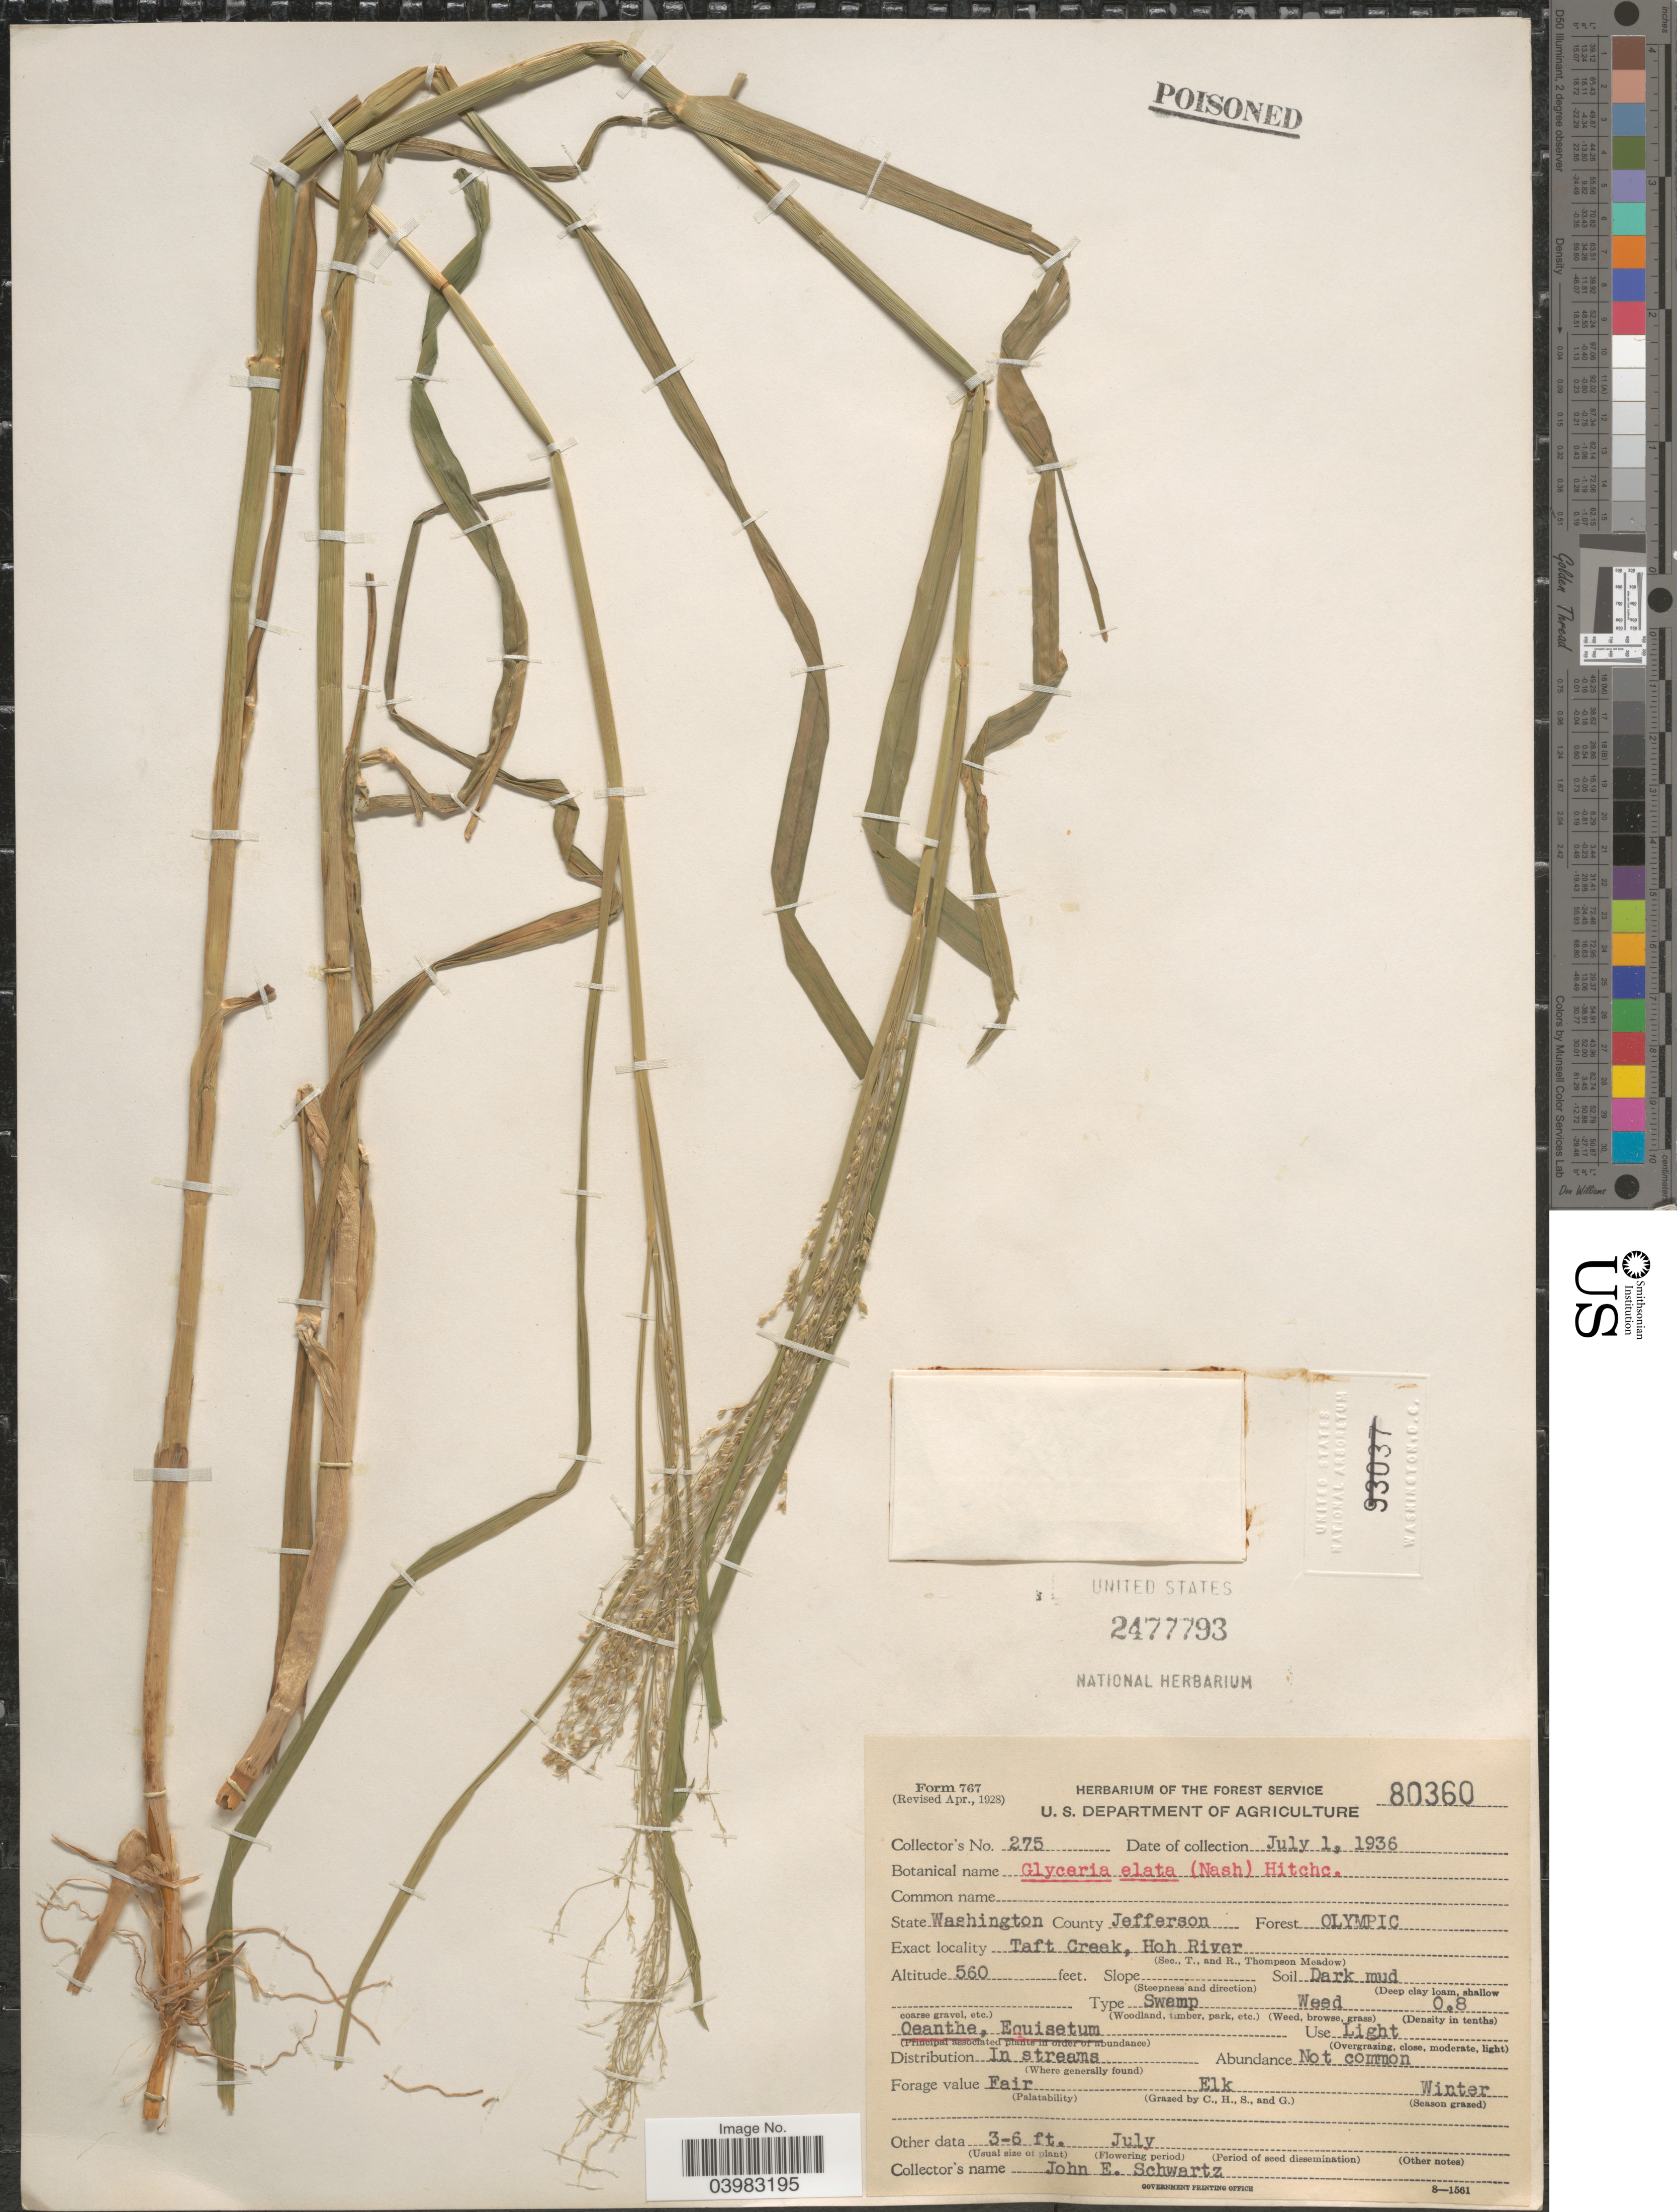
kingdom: Plantae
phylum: Tracheophyta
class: Liliopsida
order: Poales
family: Poaceae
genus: Glyceria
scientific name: Glyceria elata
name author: (Nash) M.E. Jones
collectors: J. Schwartz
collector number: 275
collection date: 1936-07-01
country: United States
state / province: Washington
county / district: Jefferson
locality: County Jefferson. Forest Olympic. Taft Creek, Hoh River.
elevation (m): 171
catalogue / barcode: US 2477793